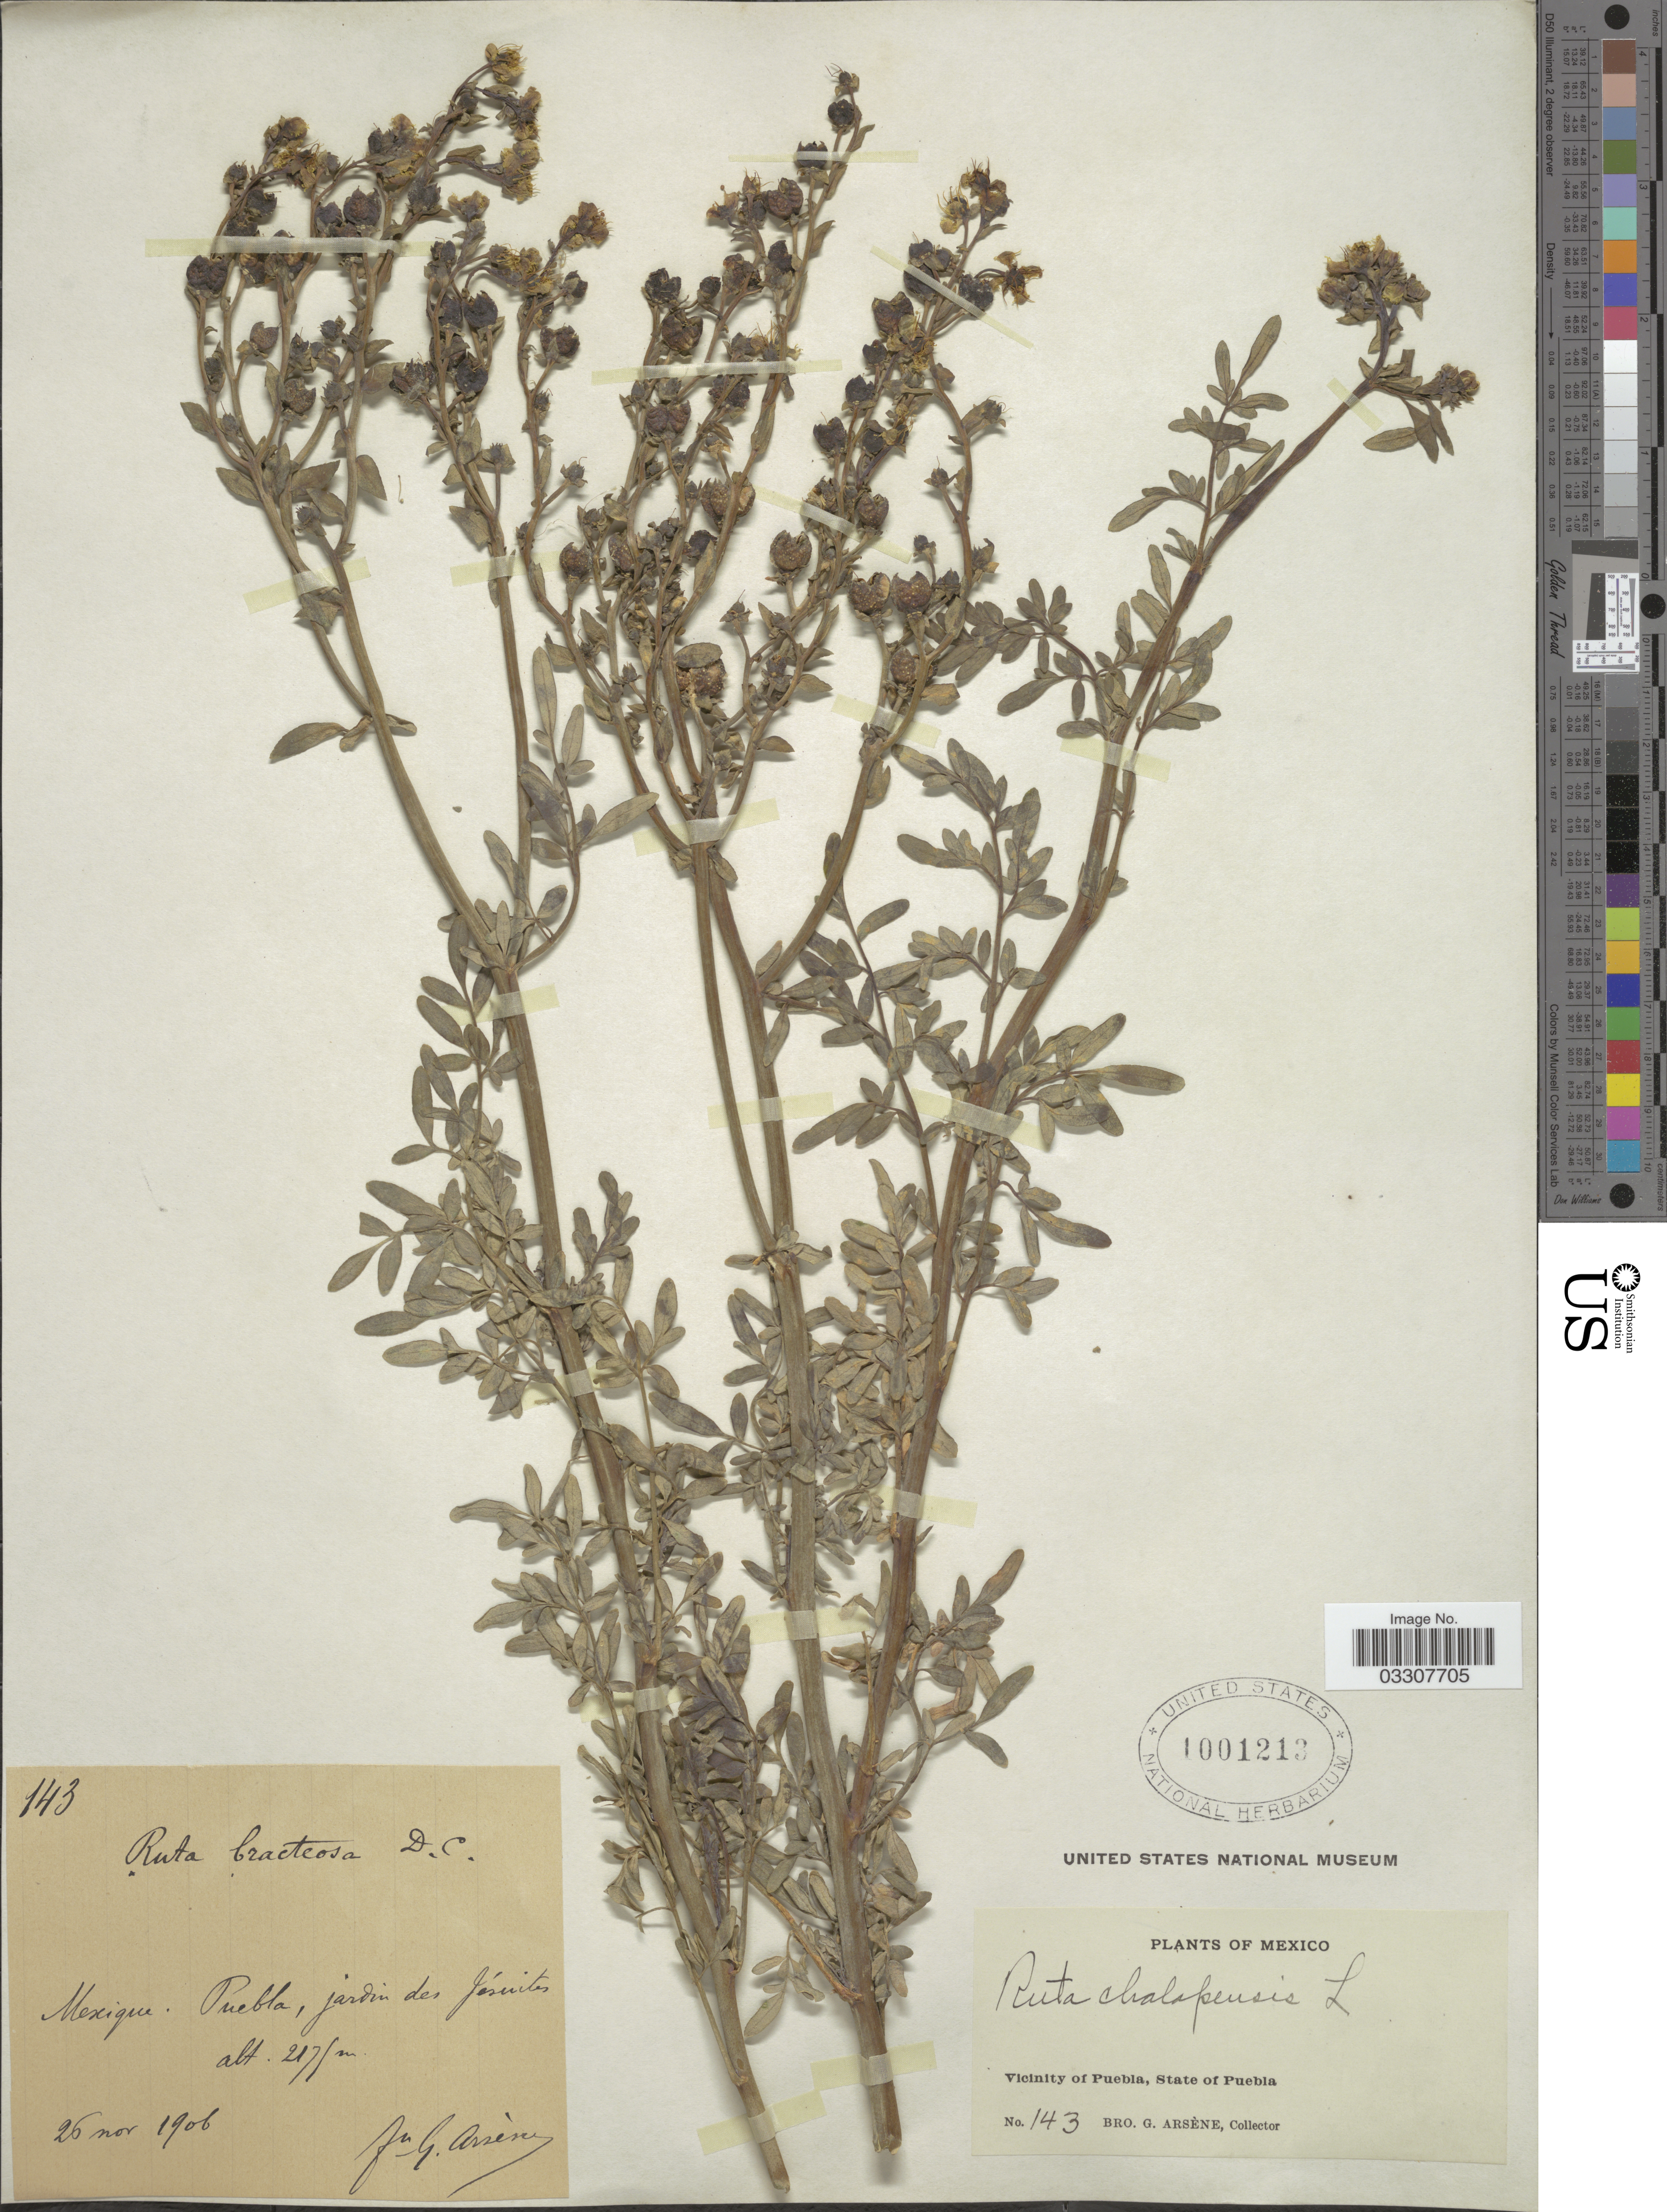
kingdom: Plantae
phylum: Tracheophyta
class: Magnoliopsida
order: Sapindales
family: Rutaceae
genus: Ruta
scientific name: Ruta chalepensis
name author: L.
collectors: Bro. G. Arsène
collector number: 143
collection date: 1906-11-26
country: Mexico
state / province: Puebla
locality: Jardin des Jésuites, Vicinity of Puebla.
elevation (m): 2175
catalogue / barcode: US 1001213